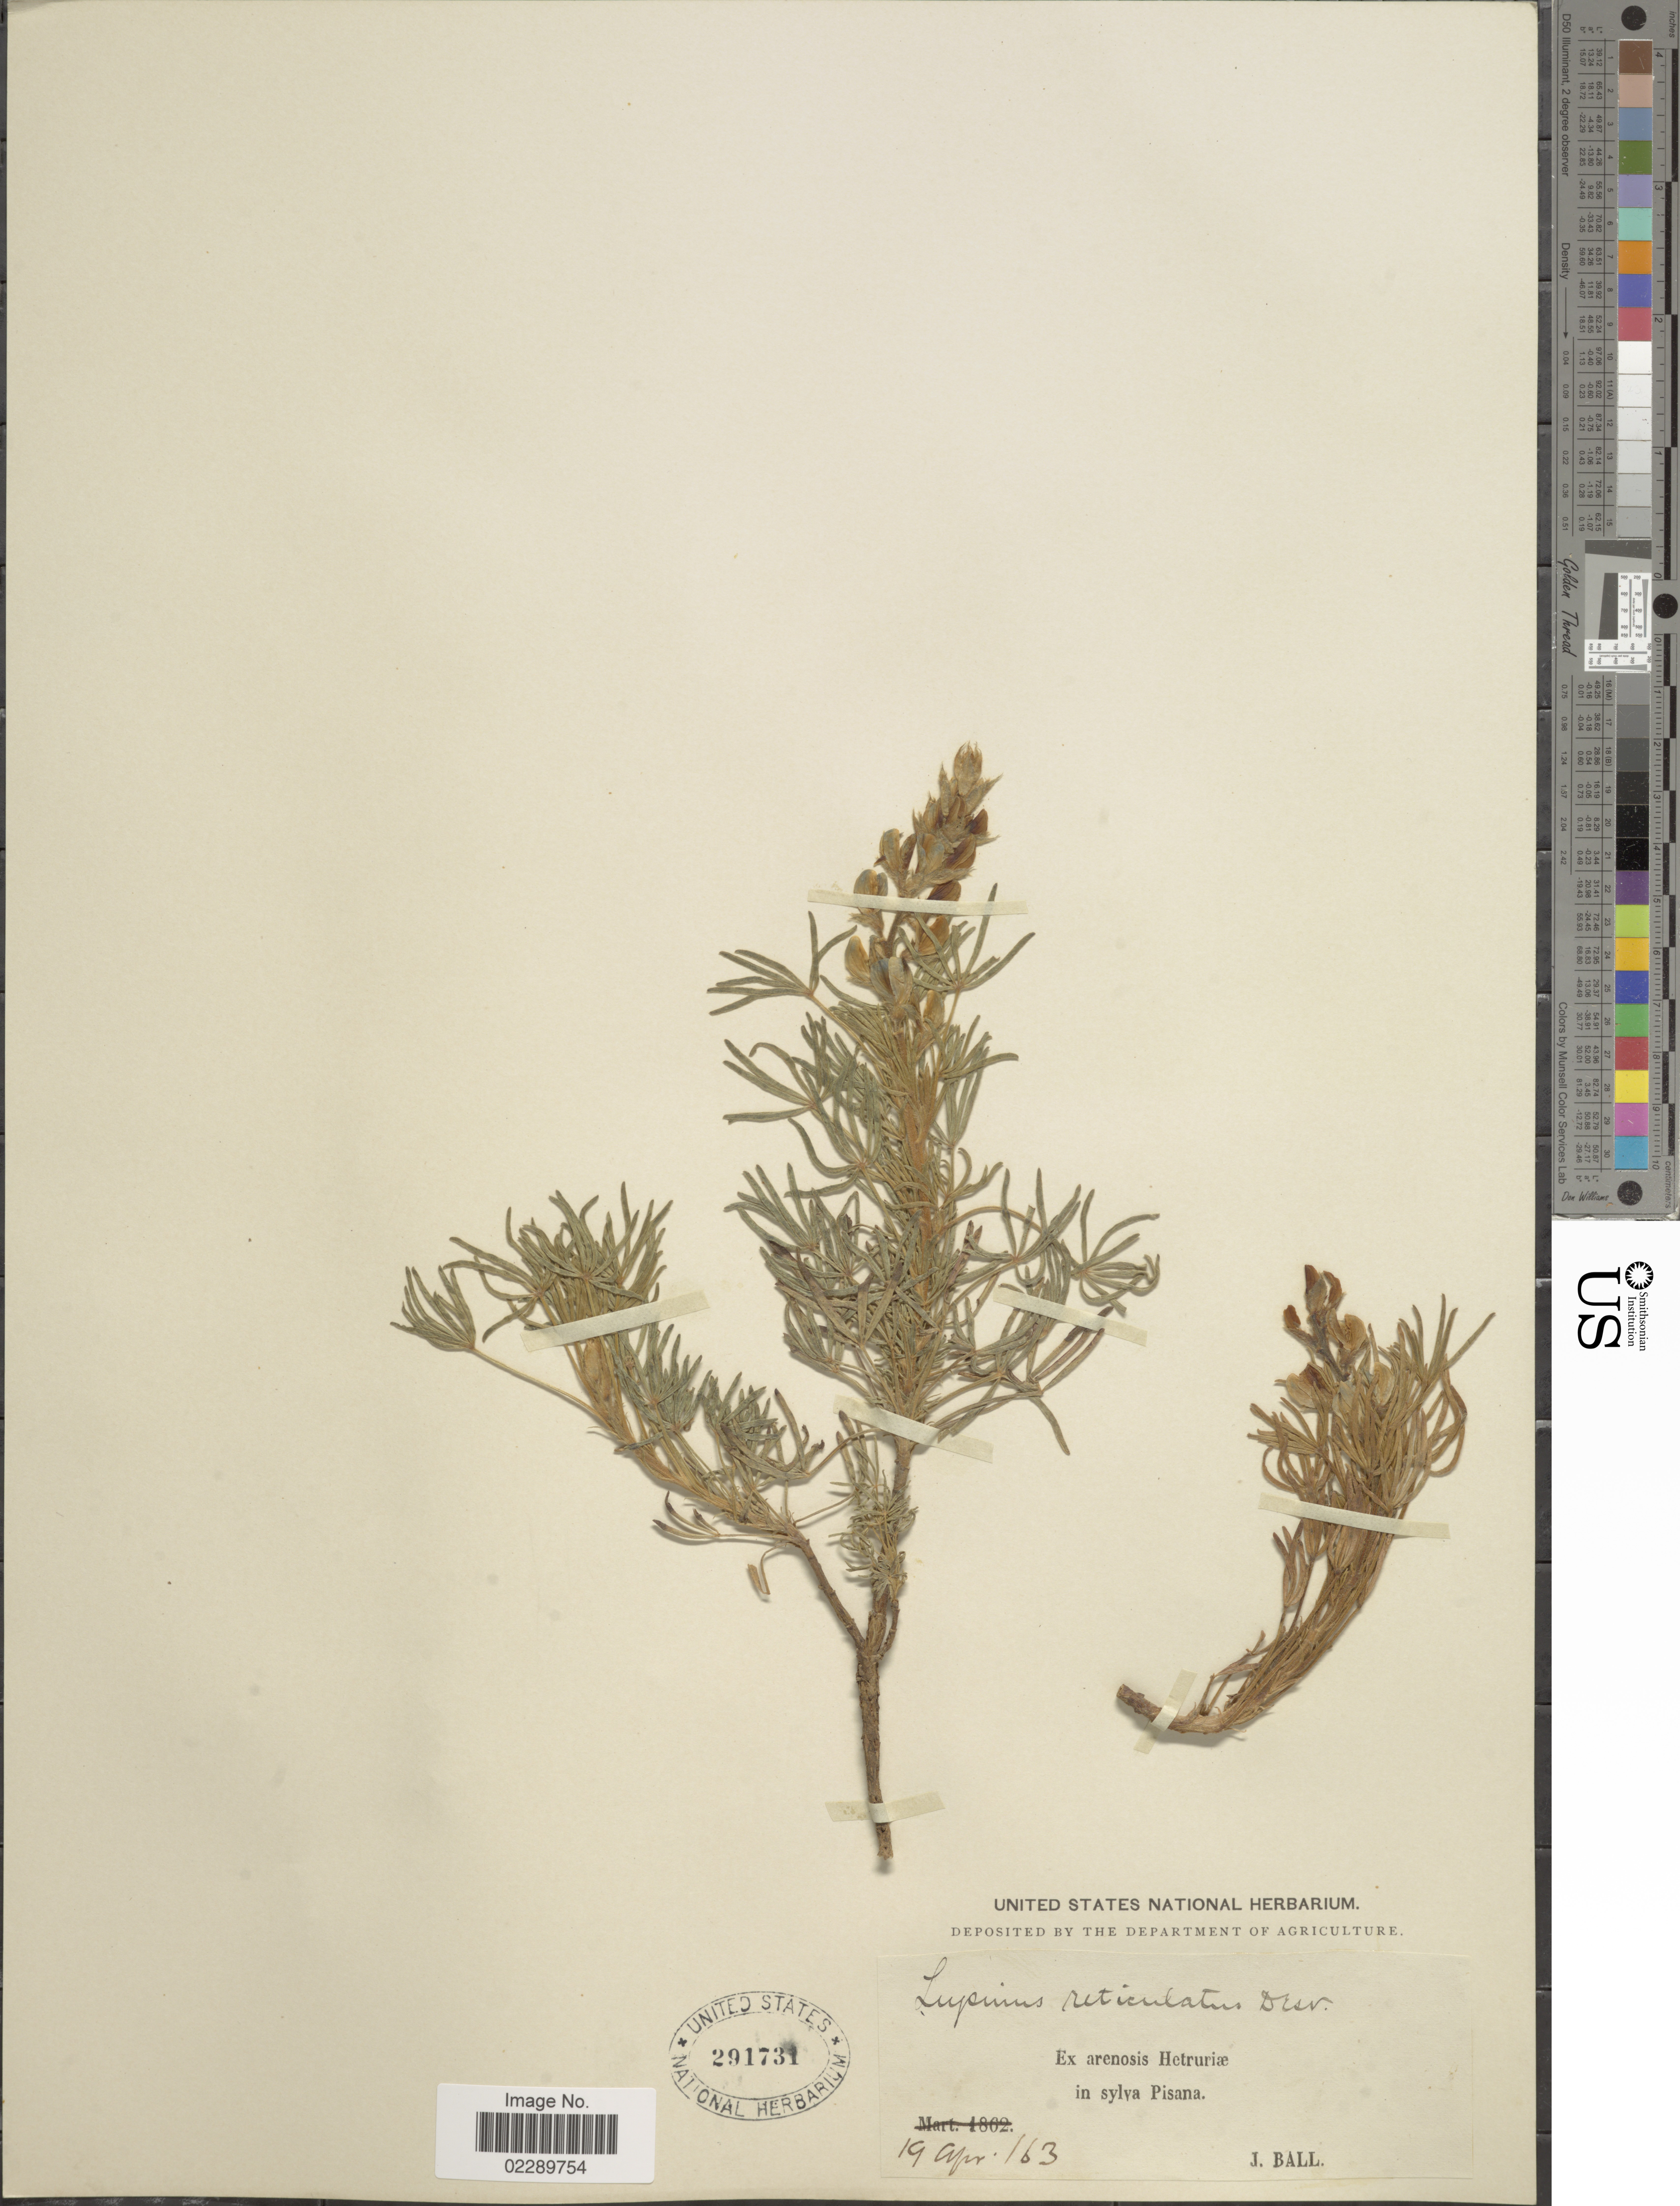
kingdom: Plantae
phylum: Tracheophyta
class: Magnoliopsida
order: Fabales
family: Fabaceae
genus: Lupinus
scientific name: Lupinus angustifolius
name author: L.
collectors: J. Ball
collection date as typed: Transcribed d/m/y: 19/4/63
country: Italy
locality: Ex arenosis Hetruriæ in sylva Pisana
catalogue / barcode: US 291731